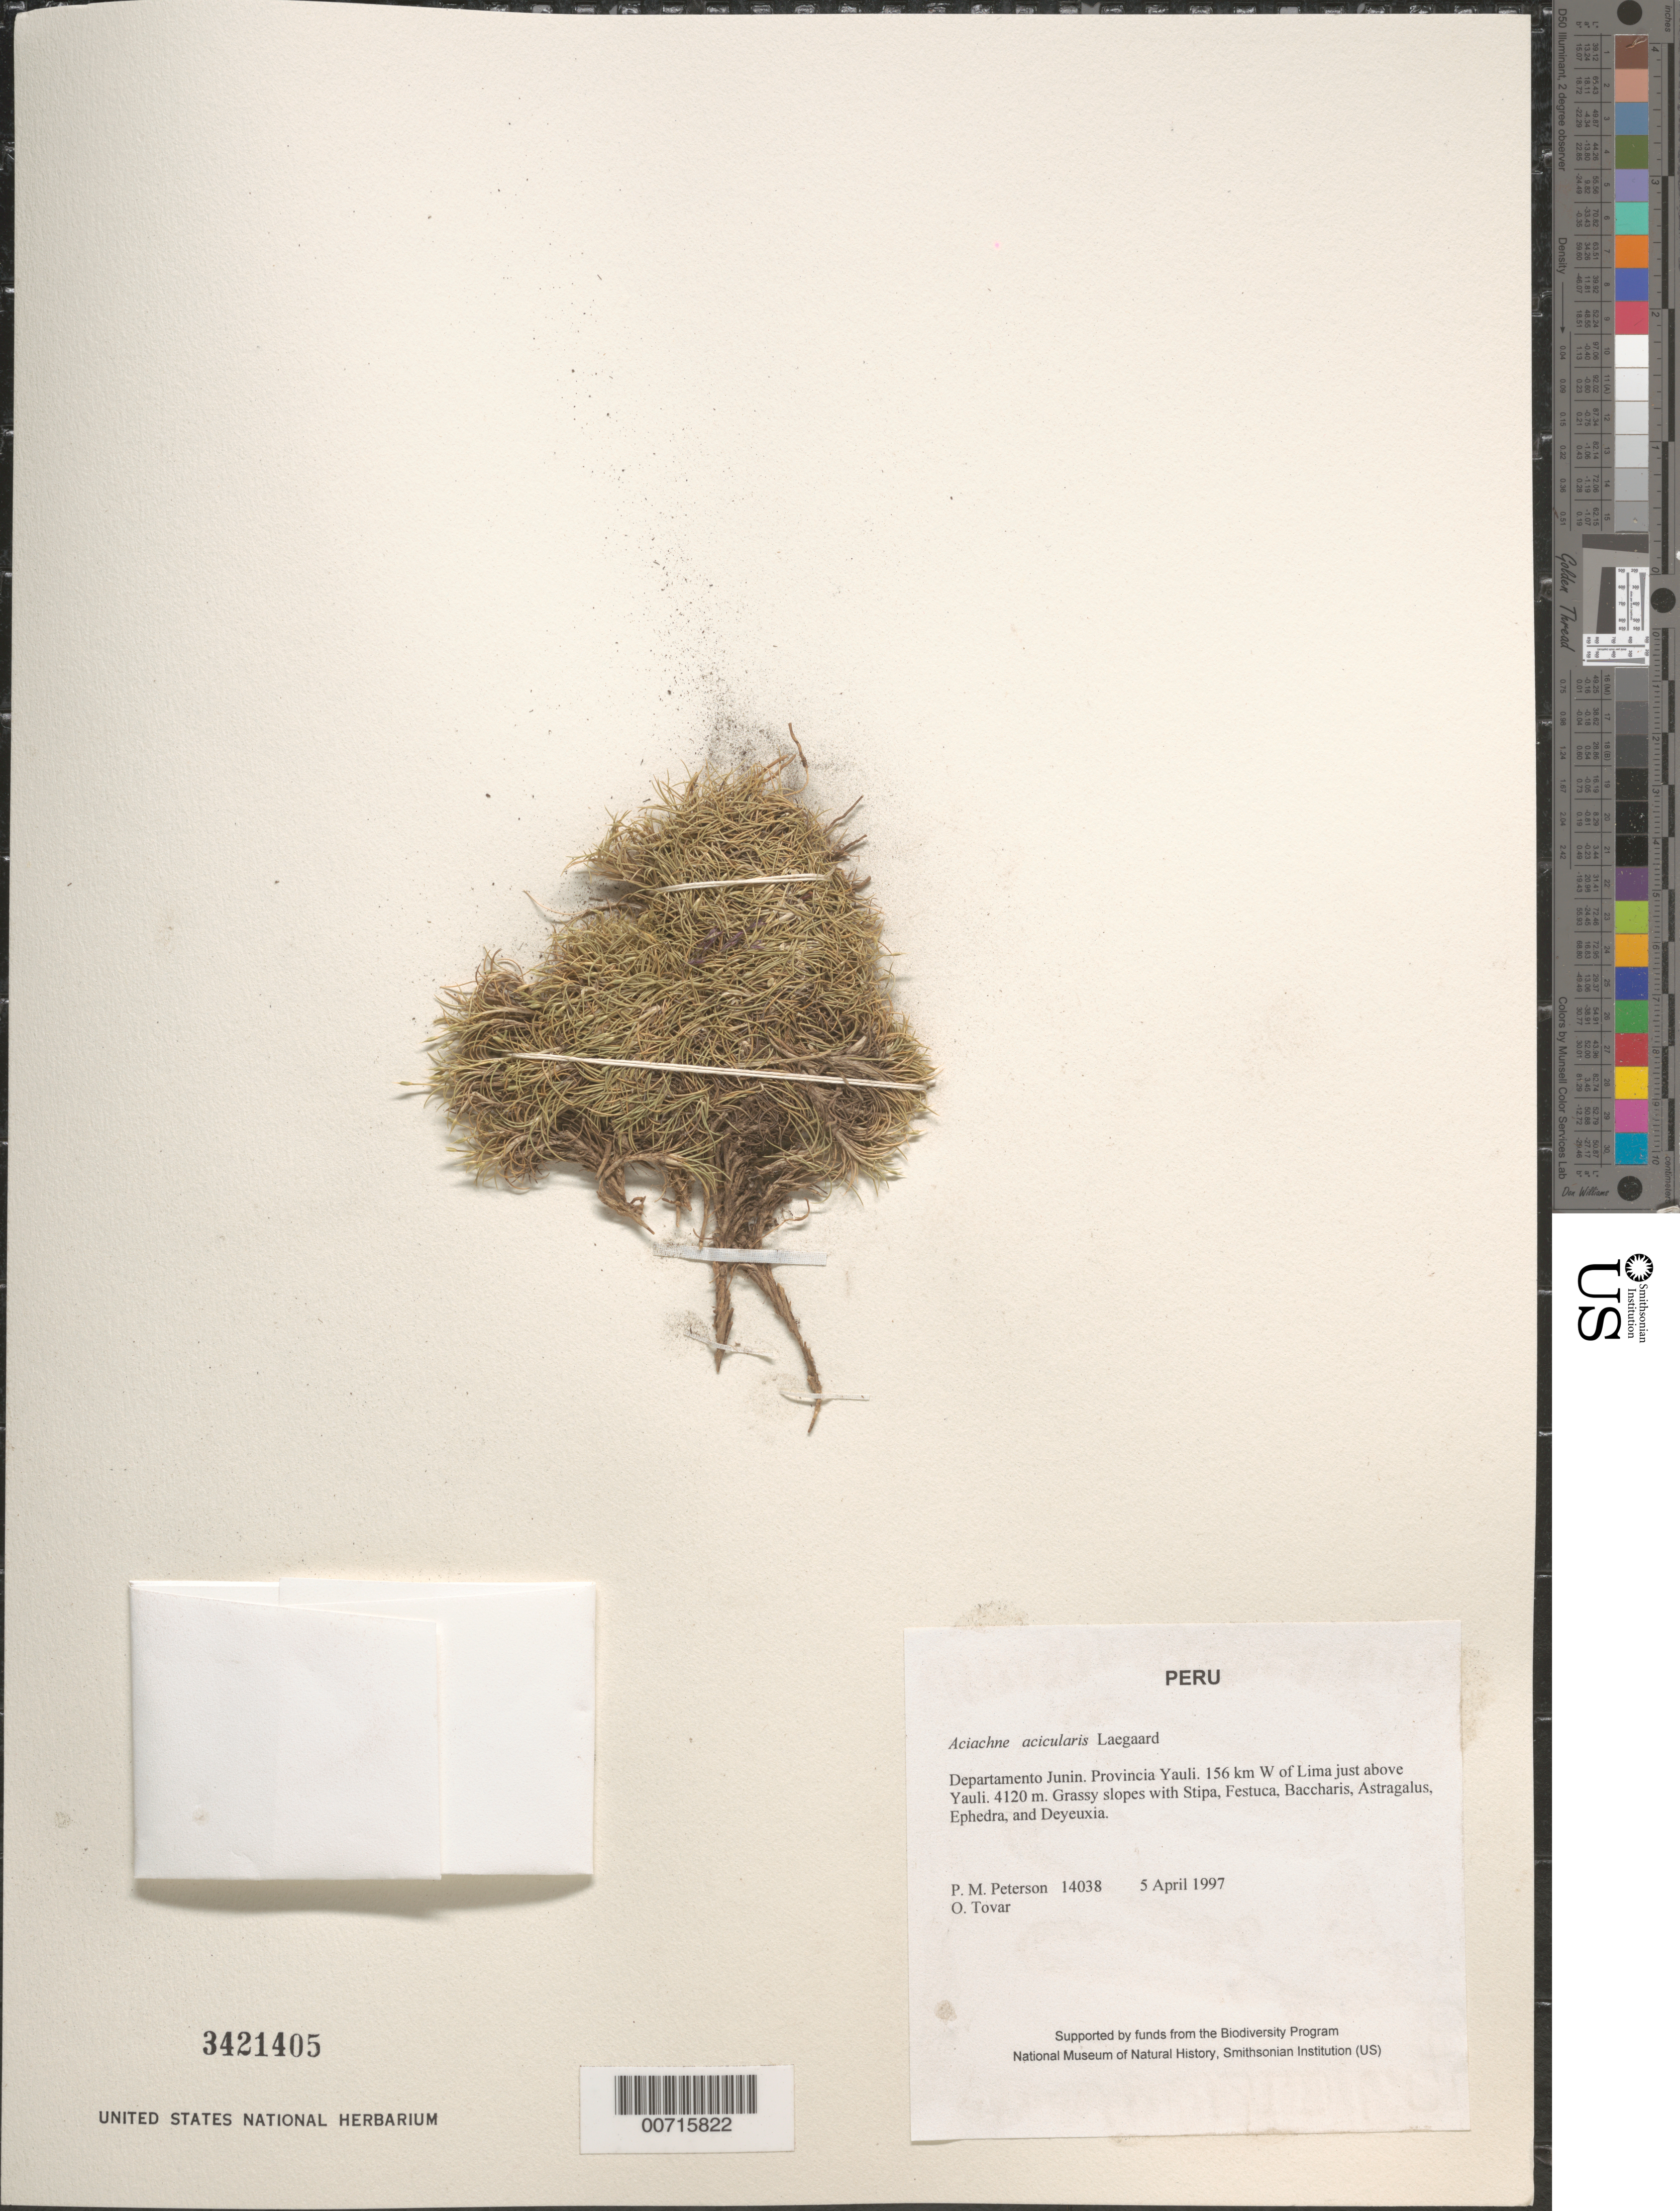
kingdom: Plantae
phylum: Tracheophyta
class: Liliopsida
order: Poales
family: Poaceae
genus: Aciachne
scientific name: Aciachne acicularis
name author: Lægaard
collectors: P. M. Peterson & Ó. Tovar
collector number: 14038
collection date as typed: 05 Apr 1997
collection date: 1997-04-05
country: Peru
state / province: Junín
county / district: Yauli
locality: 156 km W of Lima just above Yauli.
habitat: Grassy slopes with Stipa, Festuca, Baccharis, Astragalus, Ephedra, and Deyeuxia.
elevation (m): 4120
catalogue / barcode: US 3421405